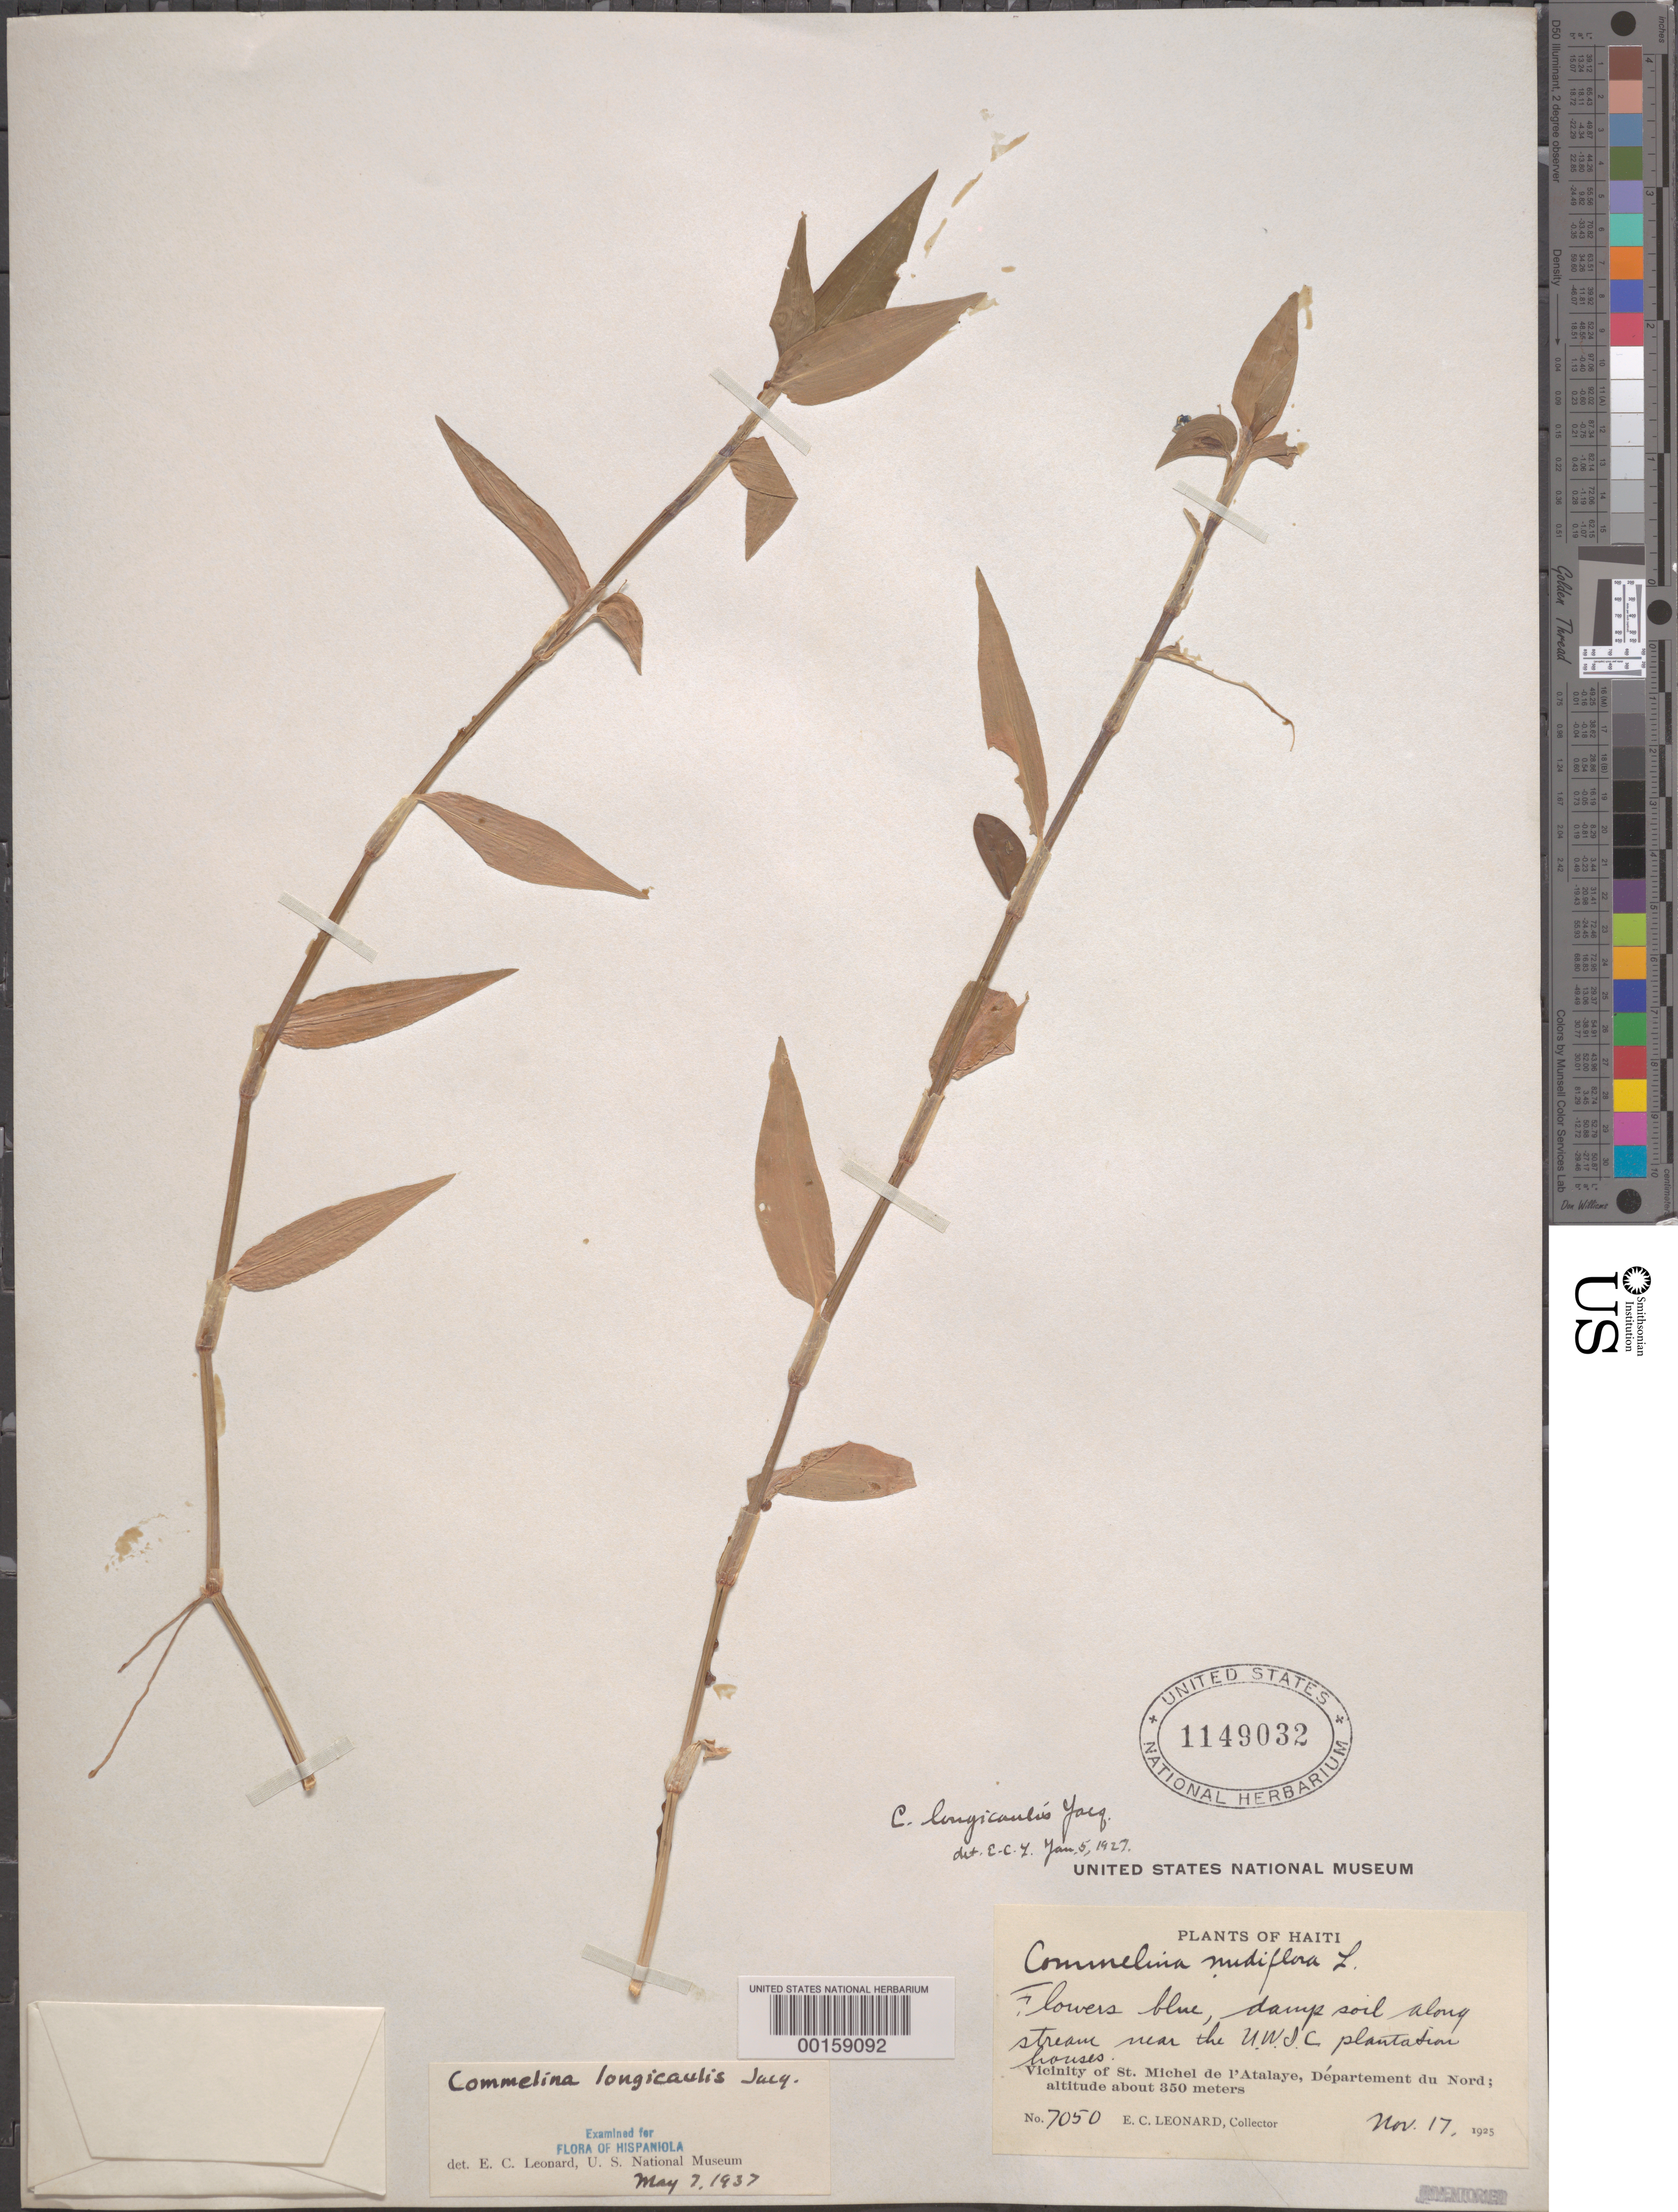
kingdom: Plantae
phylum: Tracheophyta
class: Liliopsida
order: Commelinales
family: Commelinaceae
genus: Commelina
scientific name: Commelina diffusa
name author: Burm. f.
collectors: E. C. Leonard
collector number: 7050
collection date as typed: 17 Nov 1925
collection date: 1925-11-17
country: Haiti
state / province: Nord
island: Hispaniola Island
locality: St. michel de l'atalaye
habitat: Moist soil; along stream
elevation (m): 350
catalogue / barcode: US 1149032